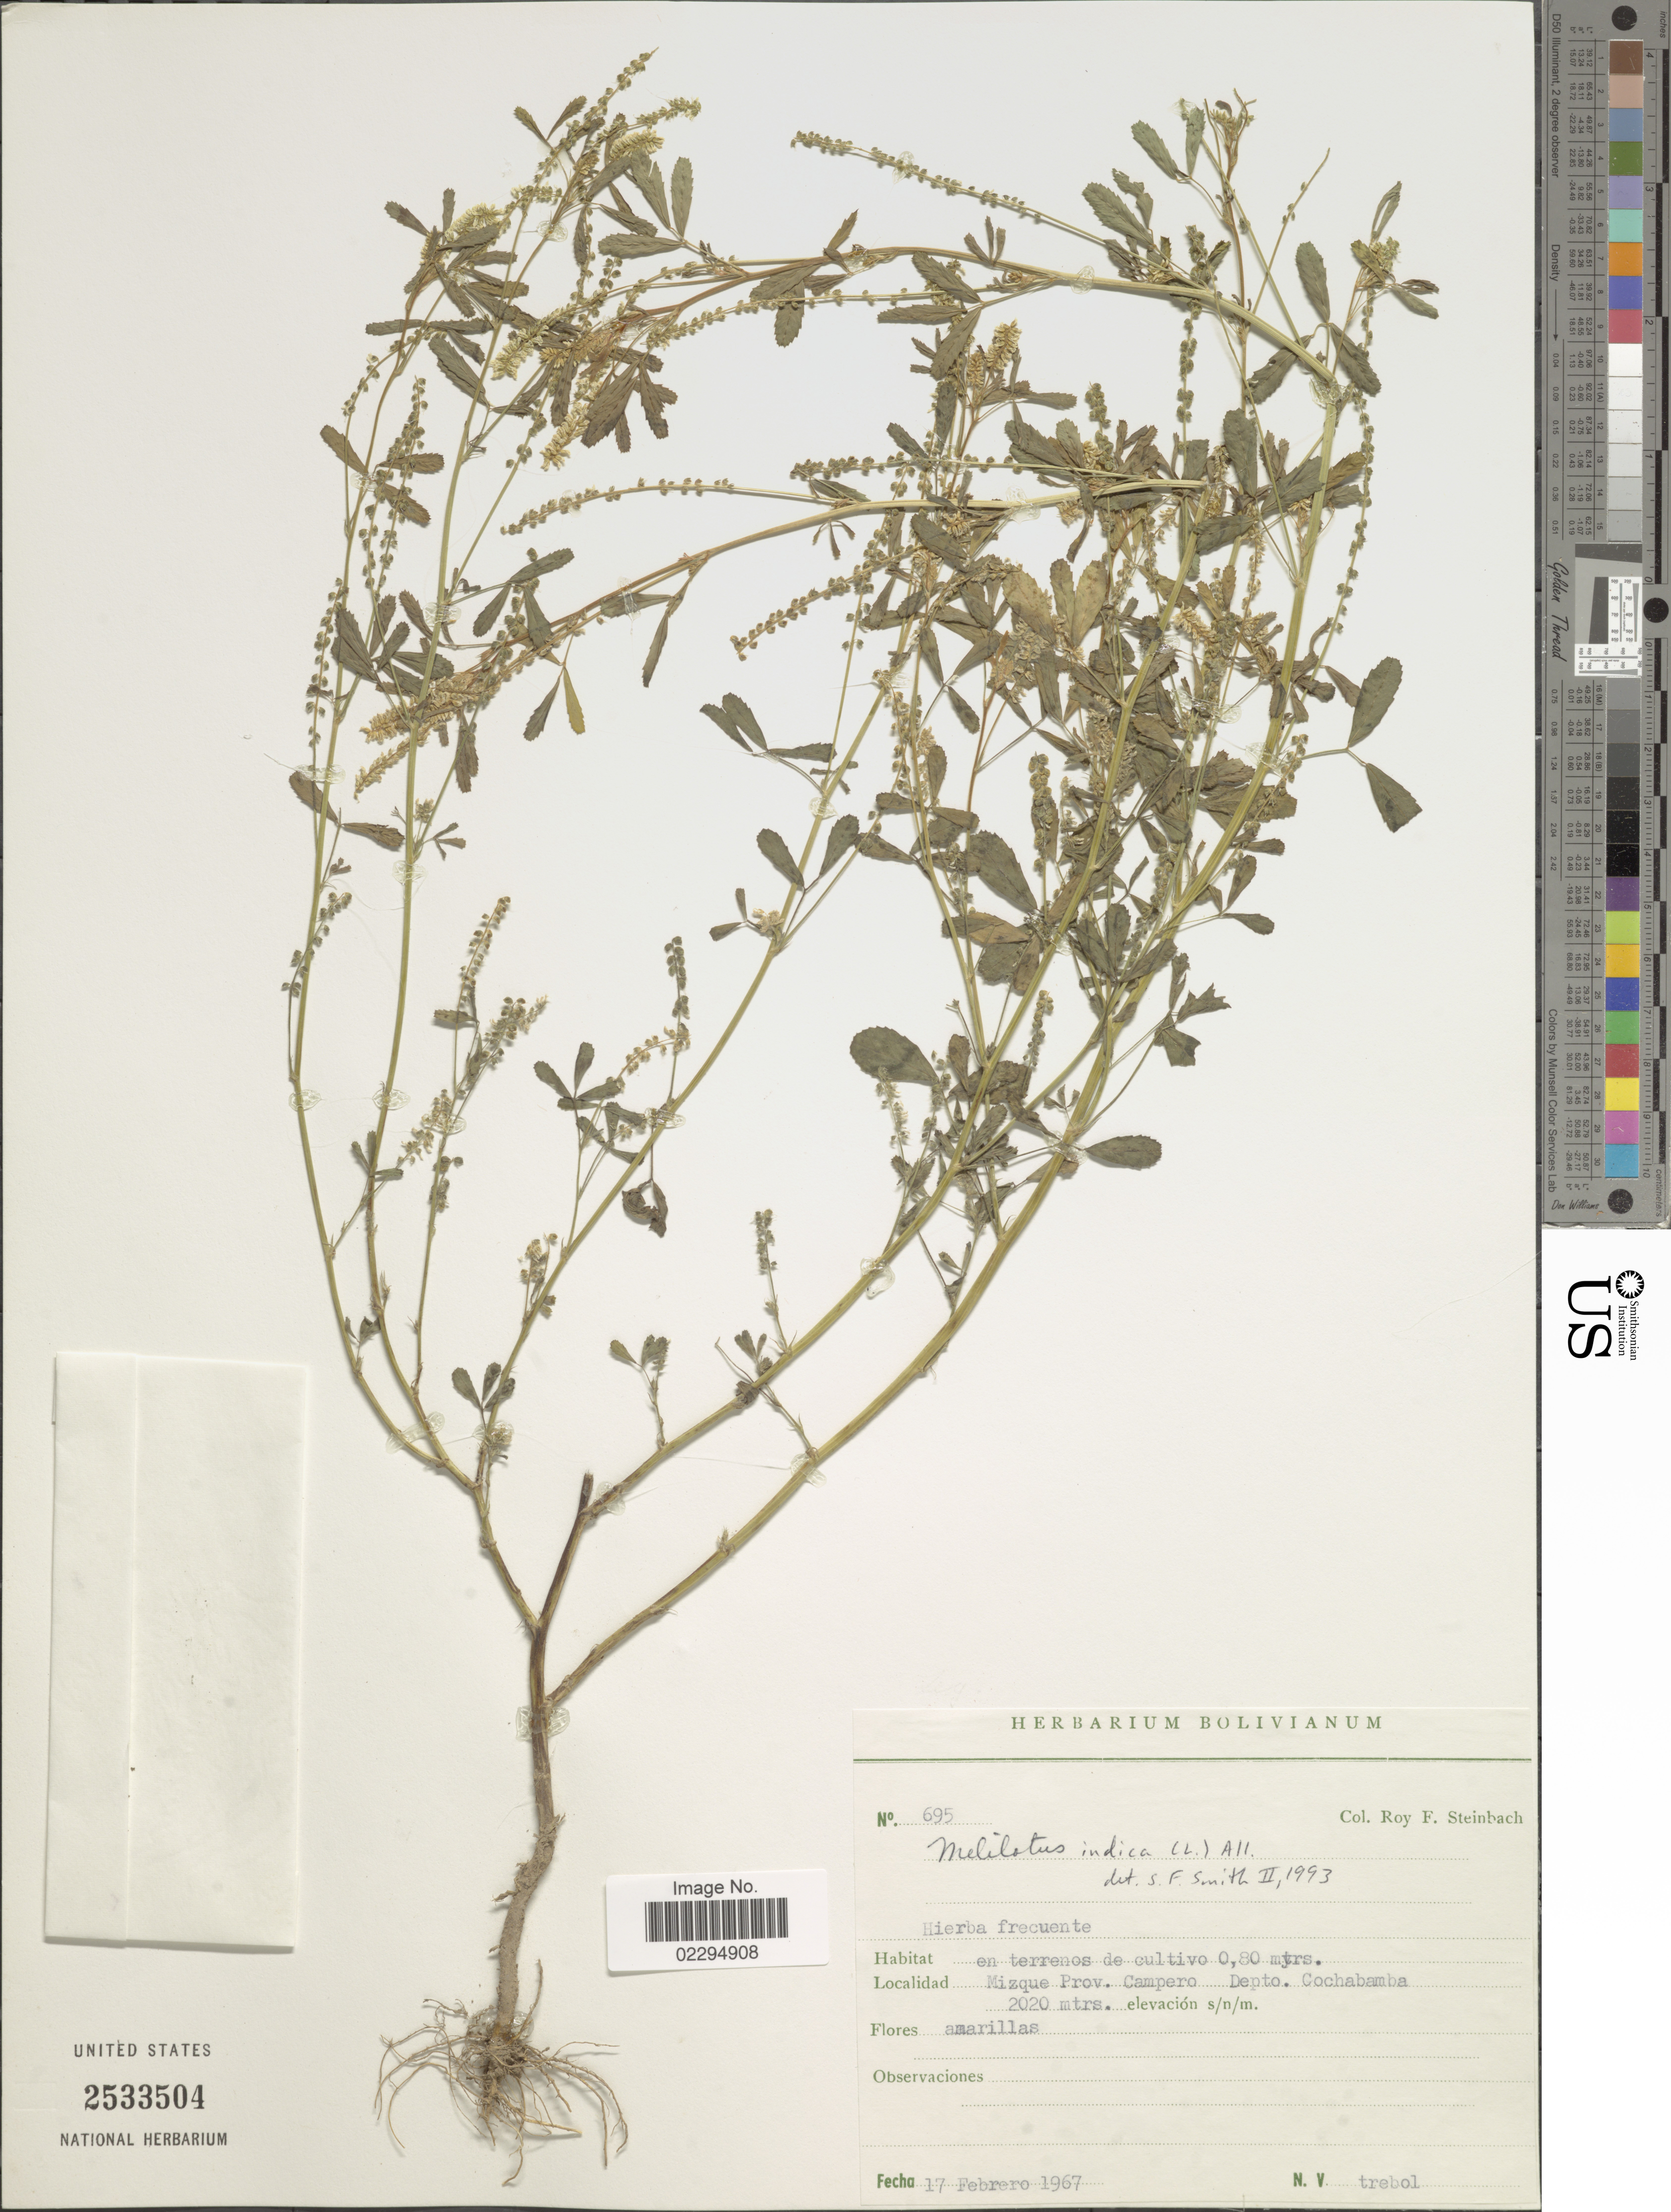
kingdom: Plantae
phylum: Tracheophyta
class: Magnoliopsida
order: Fabales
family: Fabaceae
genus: Melilotus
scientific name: Melilotus indicus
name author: (L.) All.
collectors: R. F. Steinbach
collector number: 695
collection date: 1967-02-17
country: Bolivia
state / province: Cochabamba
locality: Mizque Prov. Campero, Depto Cochabamba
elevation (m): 2020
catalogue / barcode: US 2533504